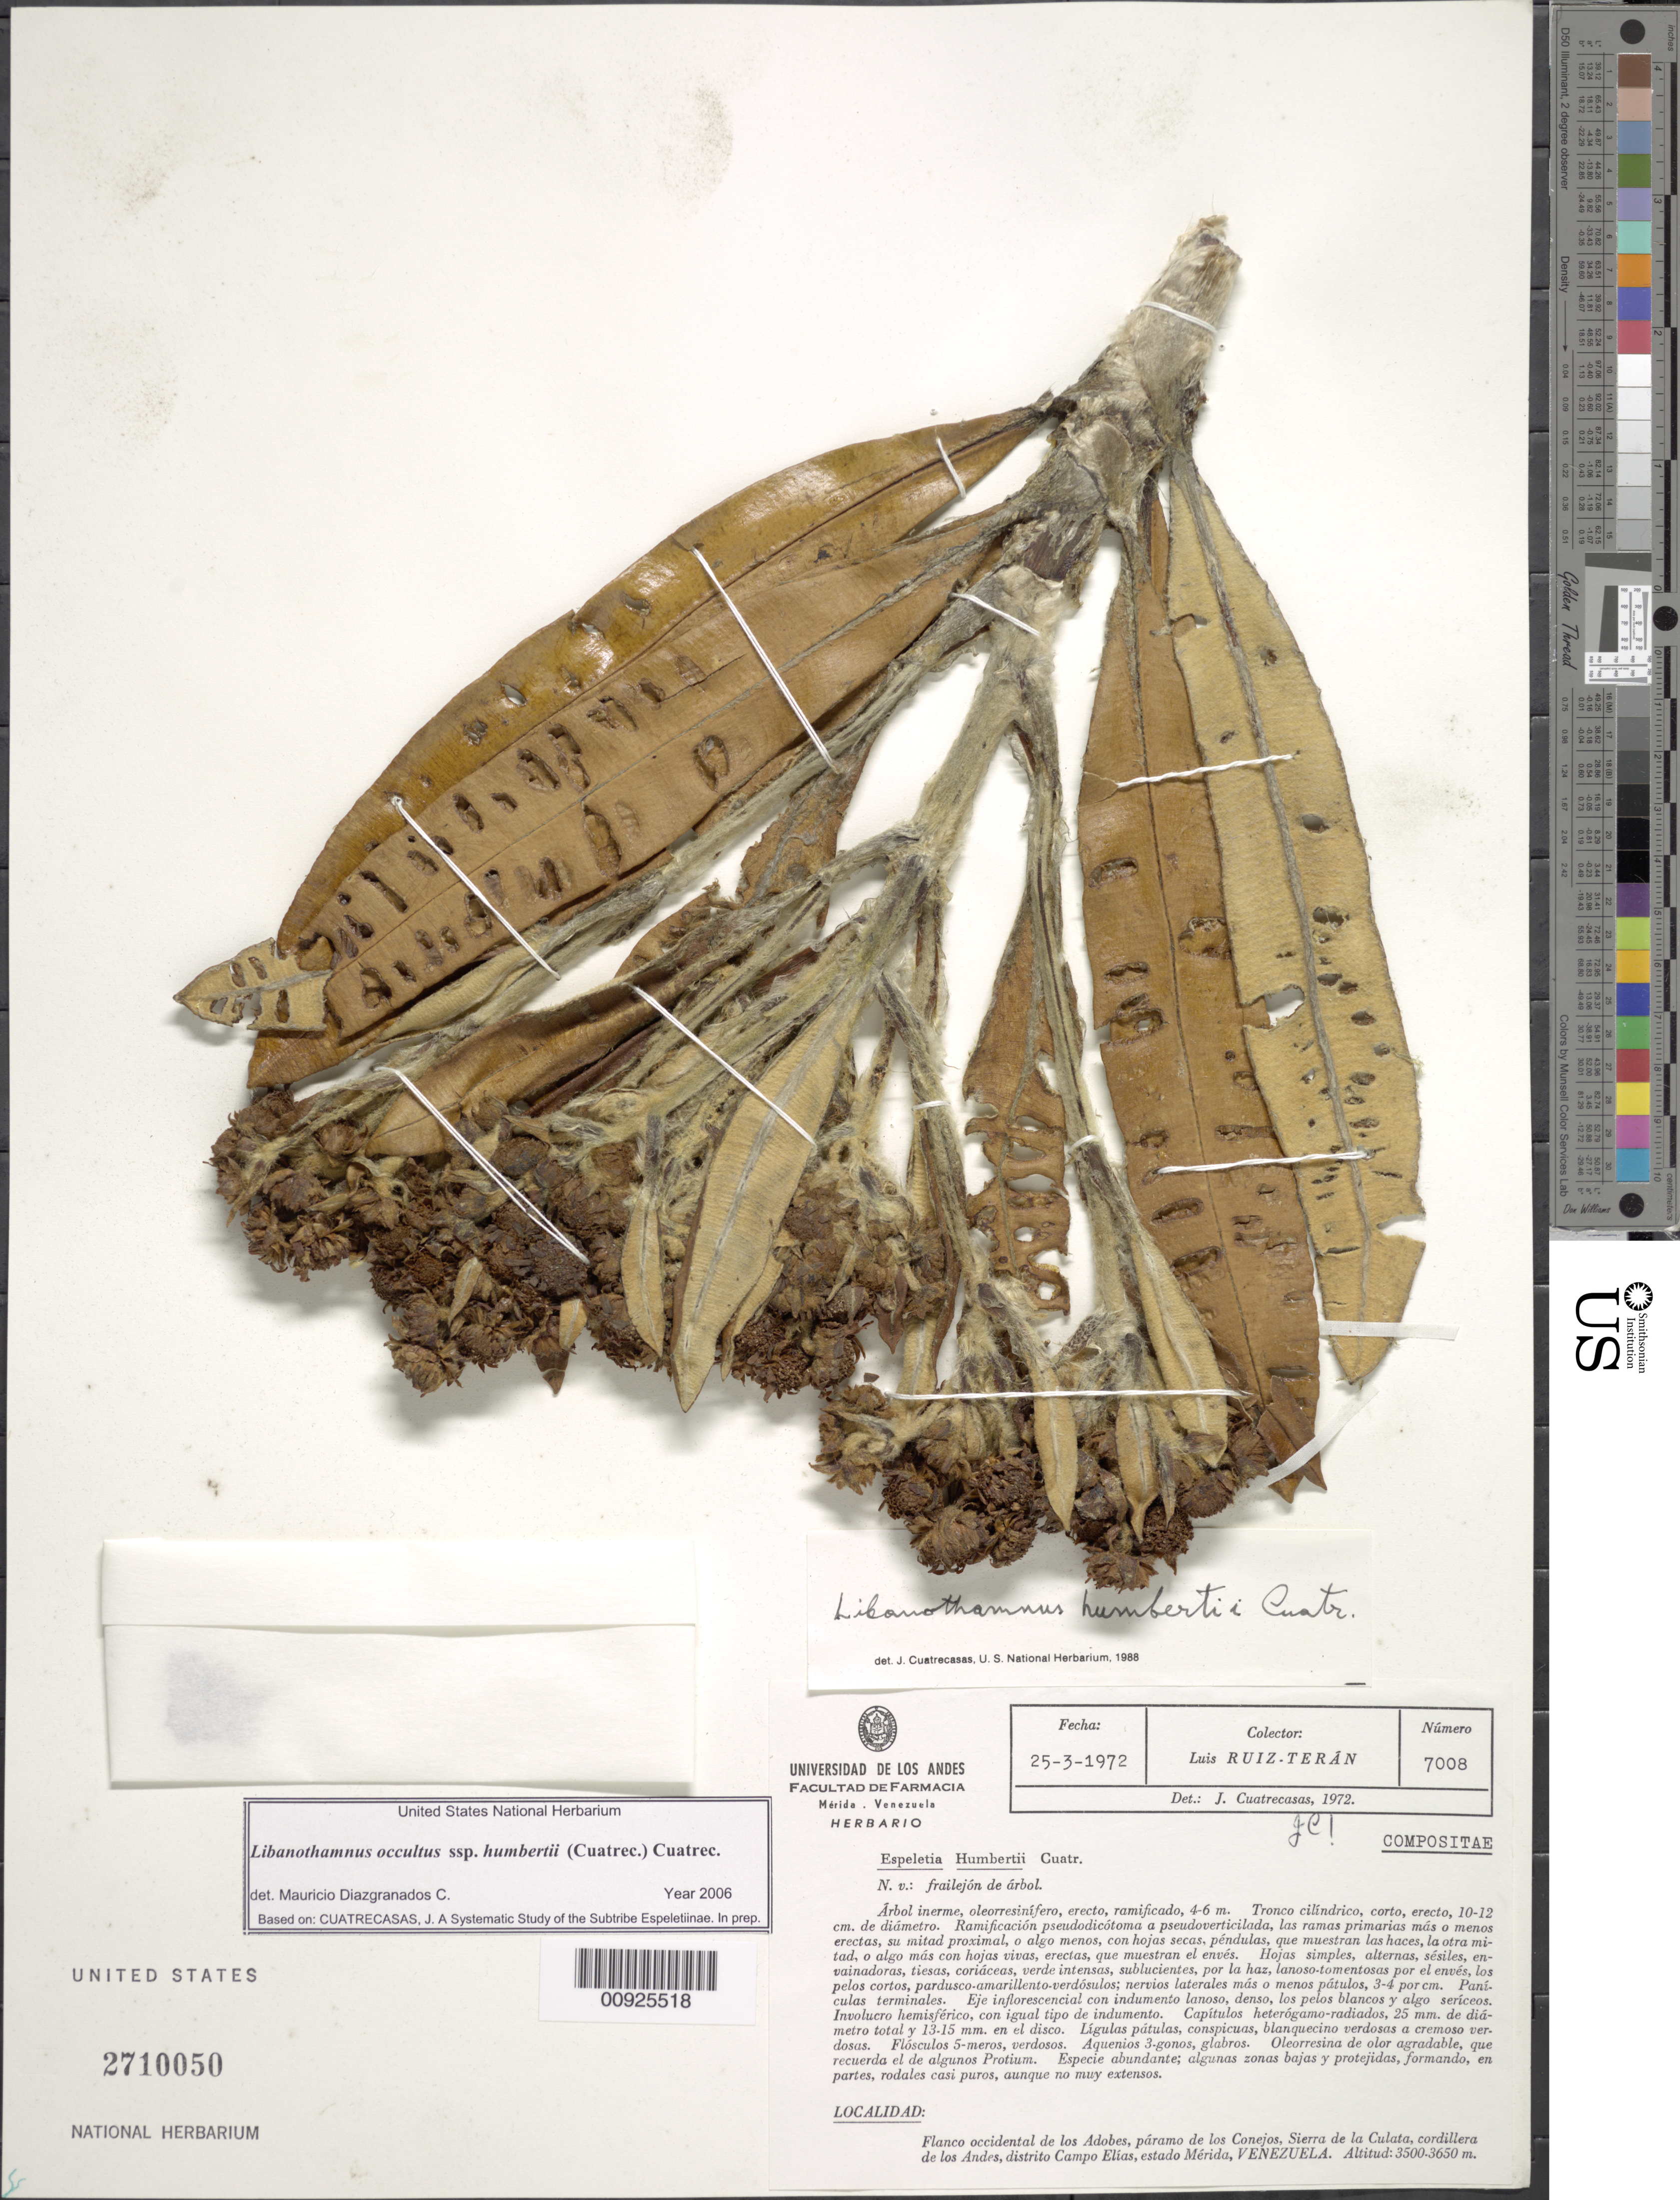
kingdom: Plantae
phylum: Tracheophyta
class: Magnoliopsida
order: Asterales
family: Asteraceae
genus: Libanothamnus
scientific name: Libanothamnus occultus subsp. humbertii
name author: (Cuatrec.) Cuatrec.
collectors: L. E. Ruíz-Terán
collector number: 7008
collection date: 1972-03-25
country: Venezuela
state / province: Mérida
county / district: Campo Elías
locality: P. de los Conejos. Flanco occidental de los Adobes, páramo de los Conejos, Sierra de la Culata, Cordillera de los Andes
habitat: Especie abundante; algunas zonas bajas y protegidas, formando, en partes, rodales casi puros, aunque no muy extensos.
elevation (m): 3500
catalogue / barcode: US 2710050